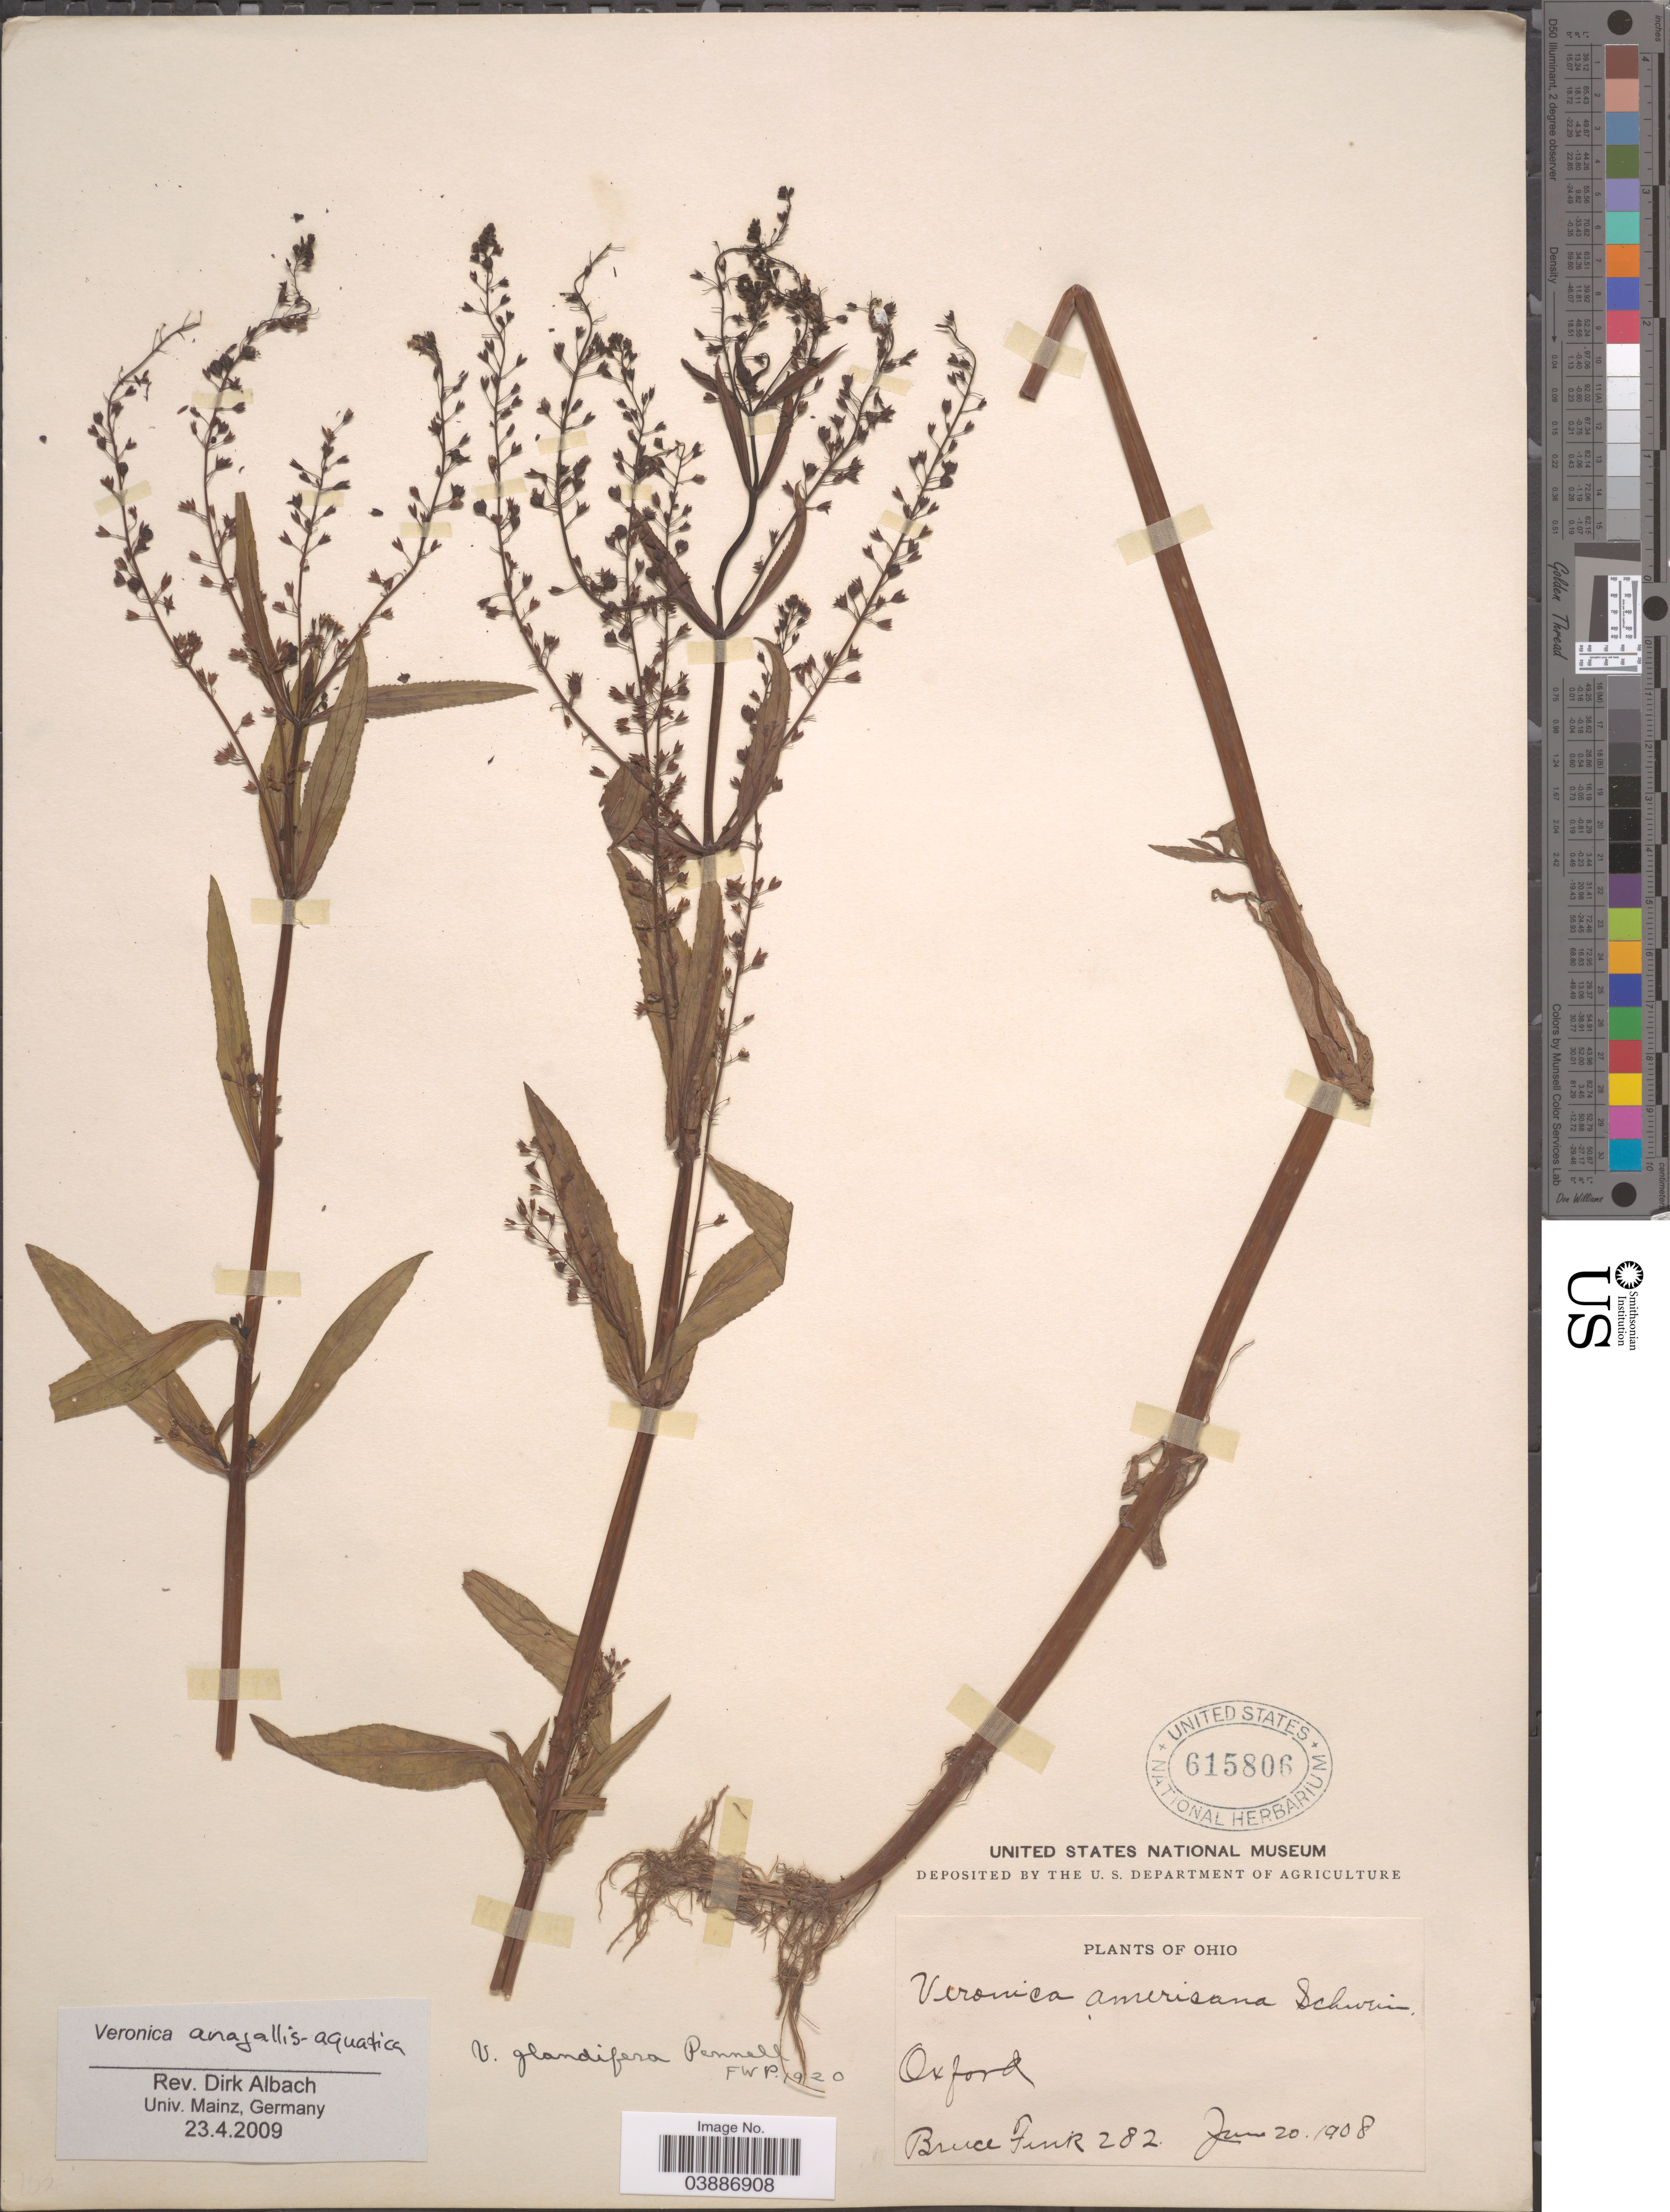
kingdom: Plantae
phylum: Tracheophyta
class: Magnoliopsida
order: Lamiales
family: Plantaginaceae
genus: Veronica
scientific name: Veronica anagallis-aquatica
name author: L.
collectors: B. Fink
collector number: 282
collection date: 1908-06-20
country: United States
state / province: Ohio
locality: Oxford.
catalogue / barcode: US 615806